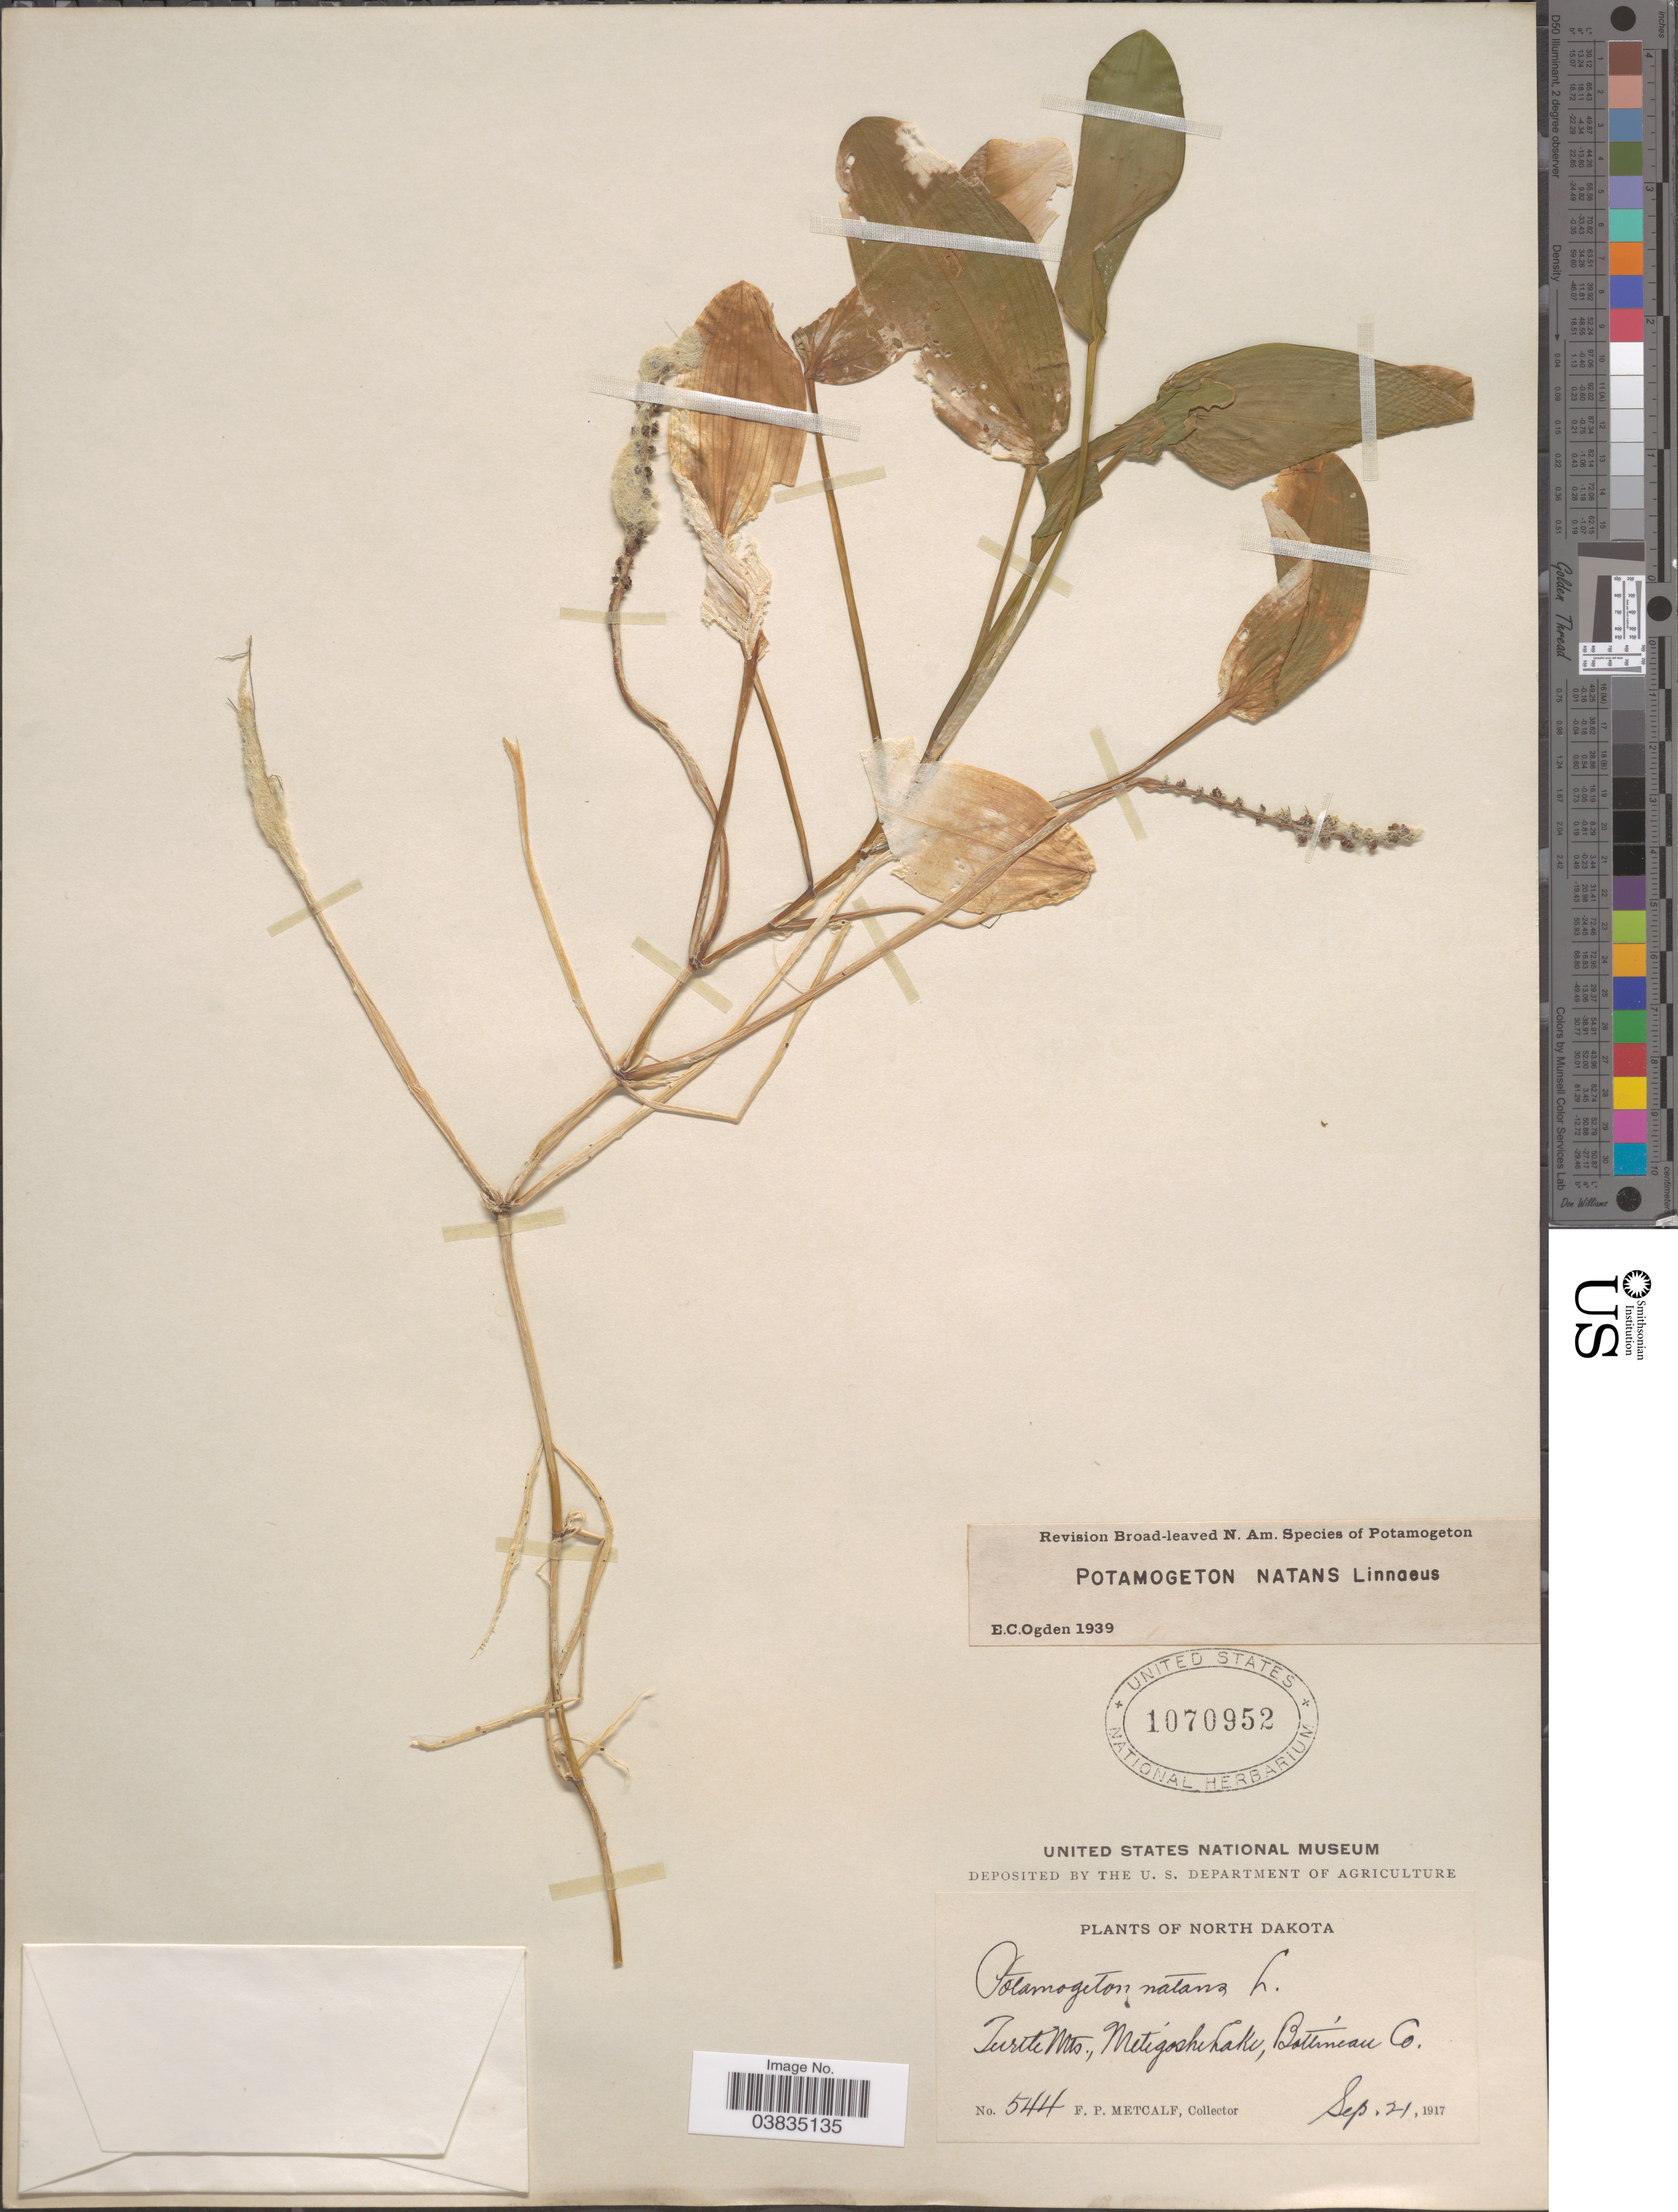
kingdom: Plantae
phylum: Tracheophyta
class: Liliopsida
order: Alismatales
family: Potamogetonaceae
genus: Potamogeton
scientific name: Potamogeton natans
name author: L.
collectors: F. Metcalf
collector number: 544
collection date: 1917-09-21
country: United States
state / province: North Dakota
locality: Turtle Mts., Metigoshe Lake, Bottineau Co.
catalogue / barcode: US 1070952